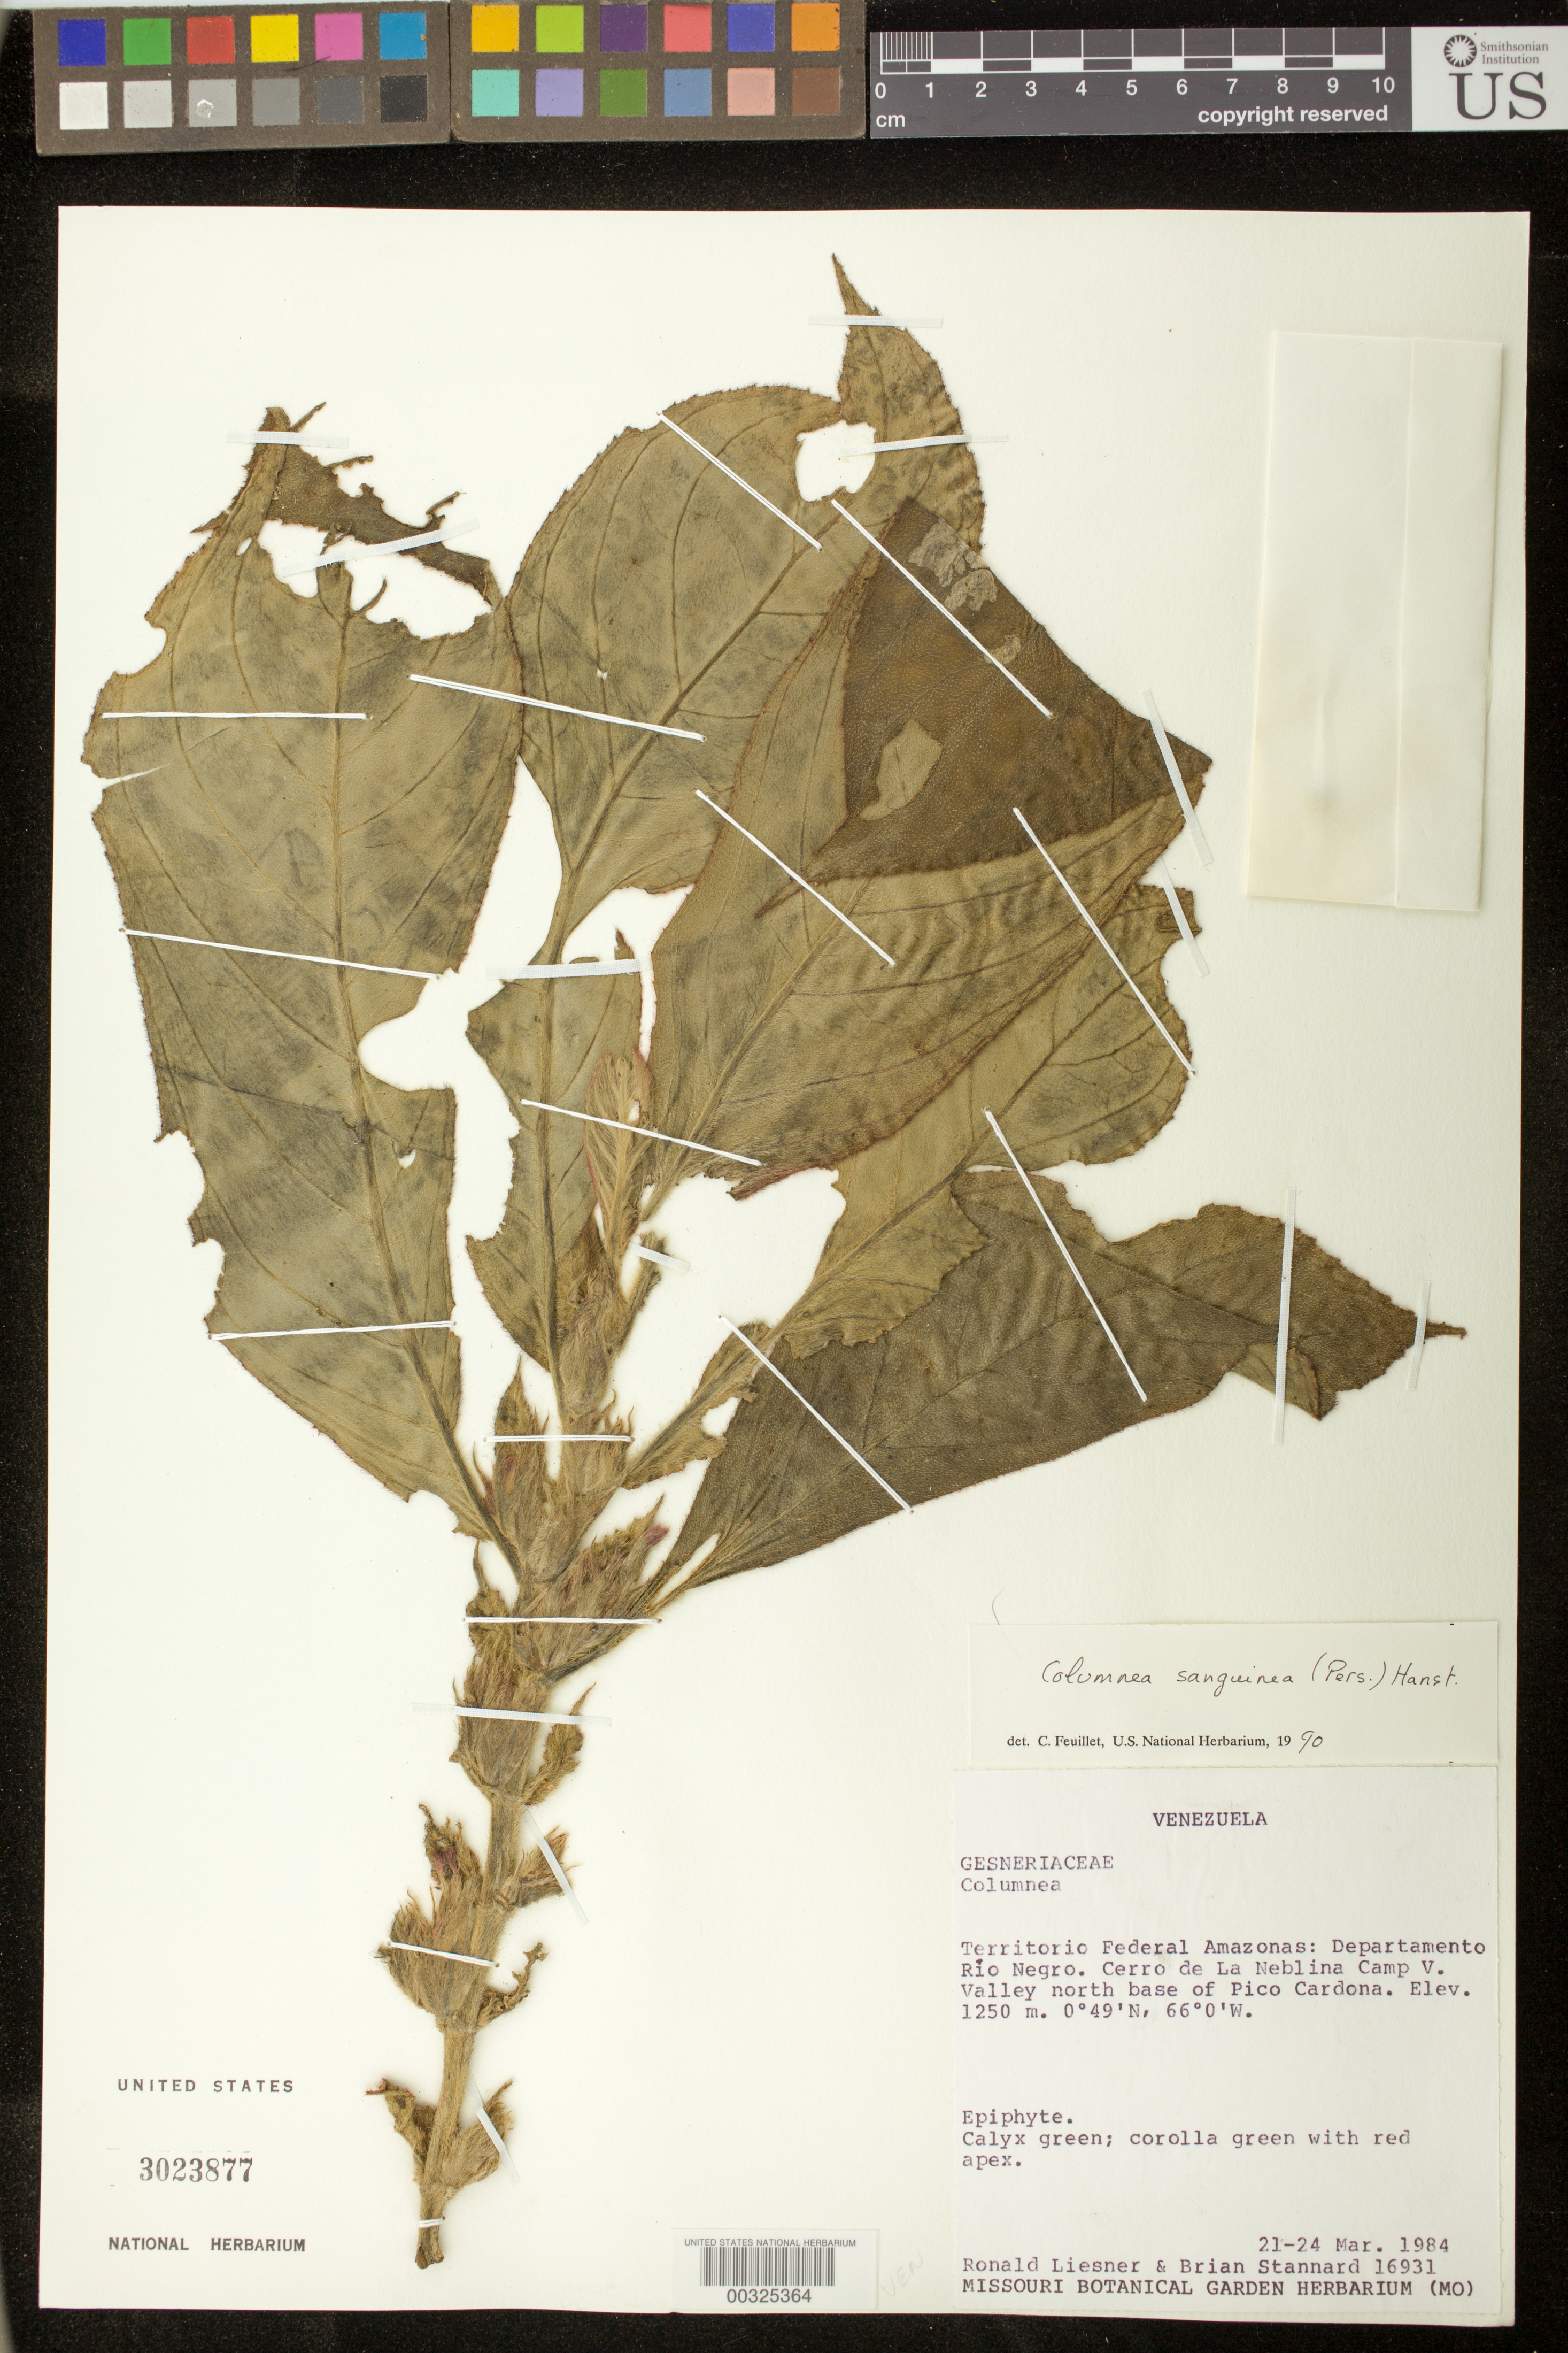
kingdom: Plantae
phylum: Tracheophyta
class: Magnoliopsida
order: Lamiales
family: Gesneriaceae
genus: Columnea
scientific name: Columnea sanguinea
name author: (Pers.) Hanst.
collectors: R. L. Liesner & B. L. Stannard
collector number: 16931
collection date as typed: Mar 1984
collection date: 1984-03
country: Venezuela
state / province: Amazonas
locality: Rio Negro Dept., Cerro de La Neblina camp V, valley north base of Pico Cardona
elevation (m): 1250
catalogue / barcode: US 3023877